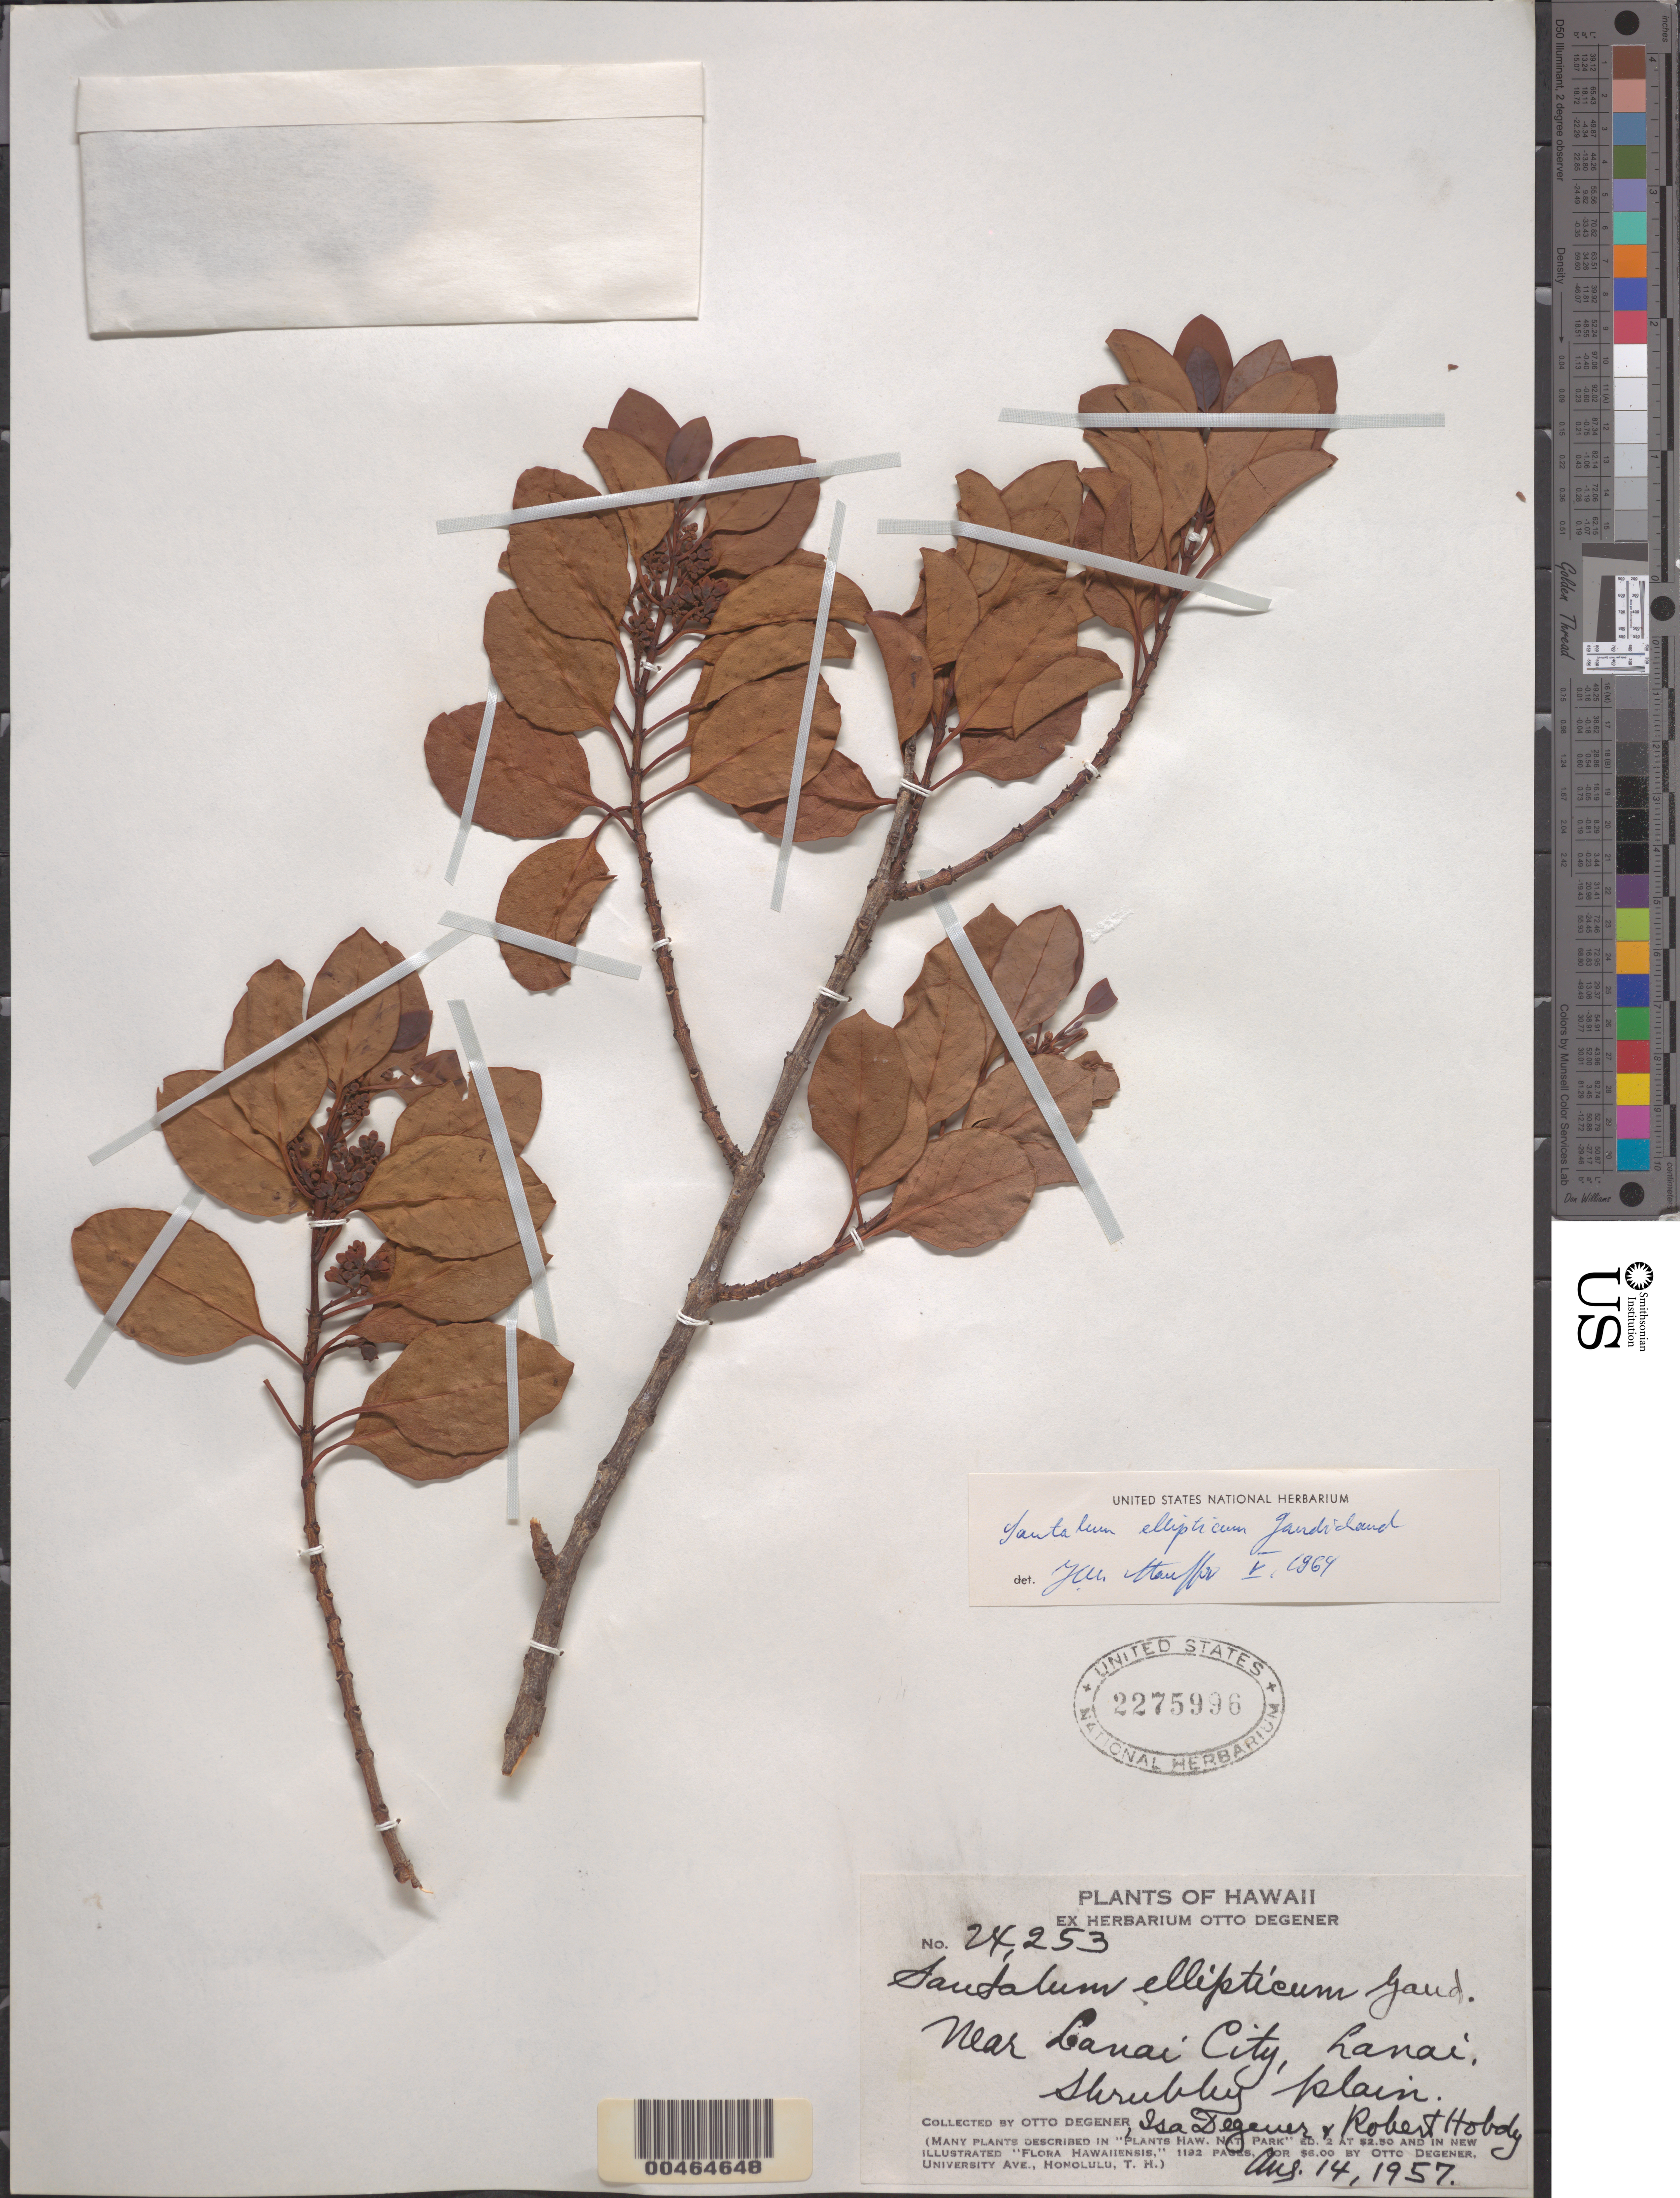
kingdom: Plantae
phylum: Tracheophyta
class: Magnoliopsida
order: Santalales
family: Santalaceae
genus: Santalum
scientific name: Santalum ellipticum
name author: Gaudich.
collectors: O. Degener, I. Degener & R. Hobdy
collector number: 24253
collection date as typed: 14 Aug 1957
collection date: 1957-08-14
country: United States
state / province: Hawaii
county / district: Maui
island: Lana'i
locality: Near Lanai City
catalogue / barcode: US 2275996